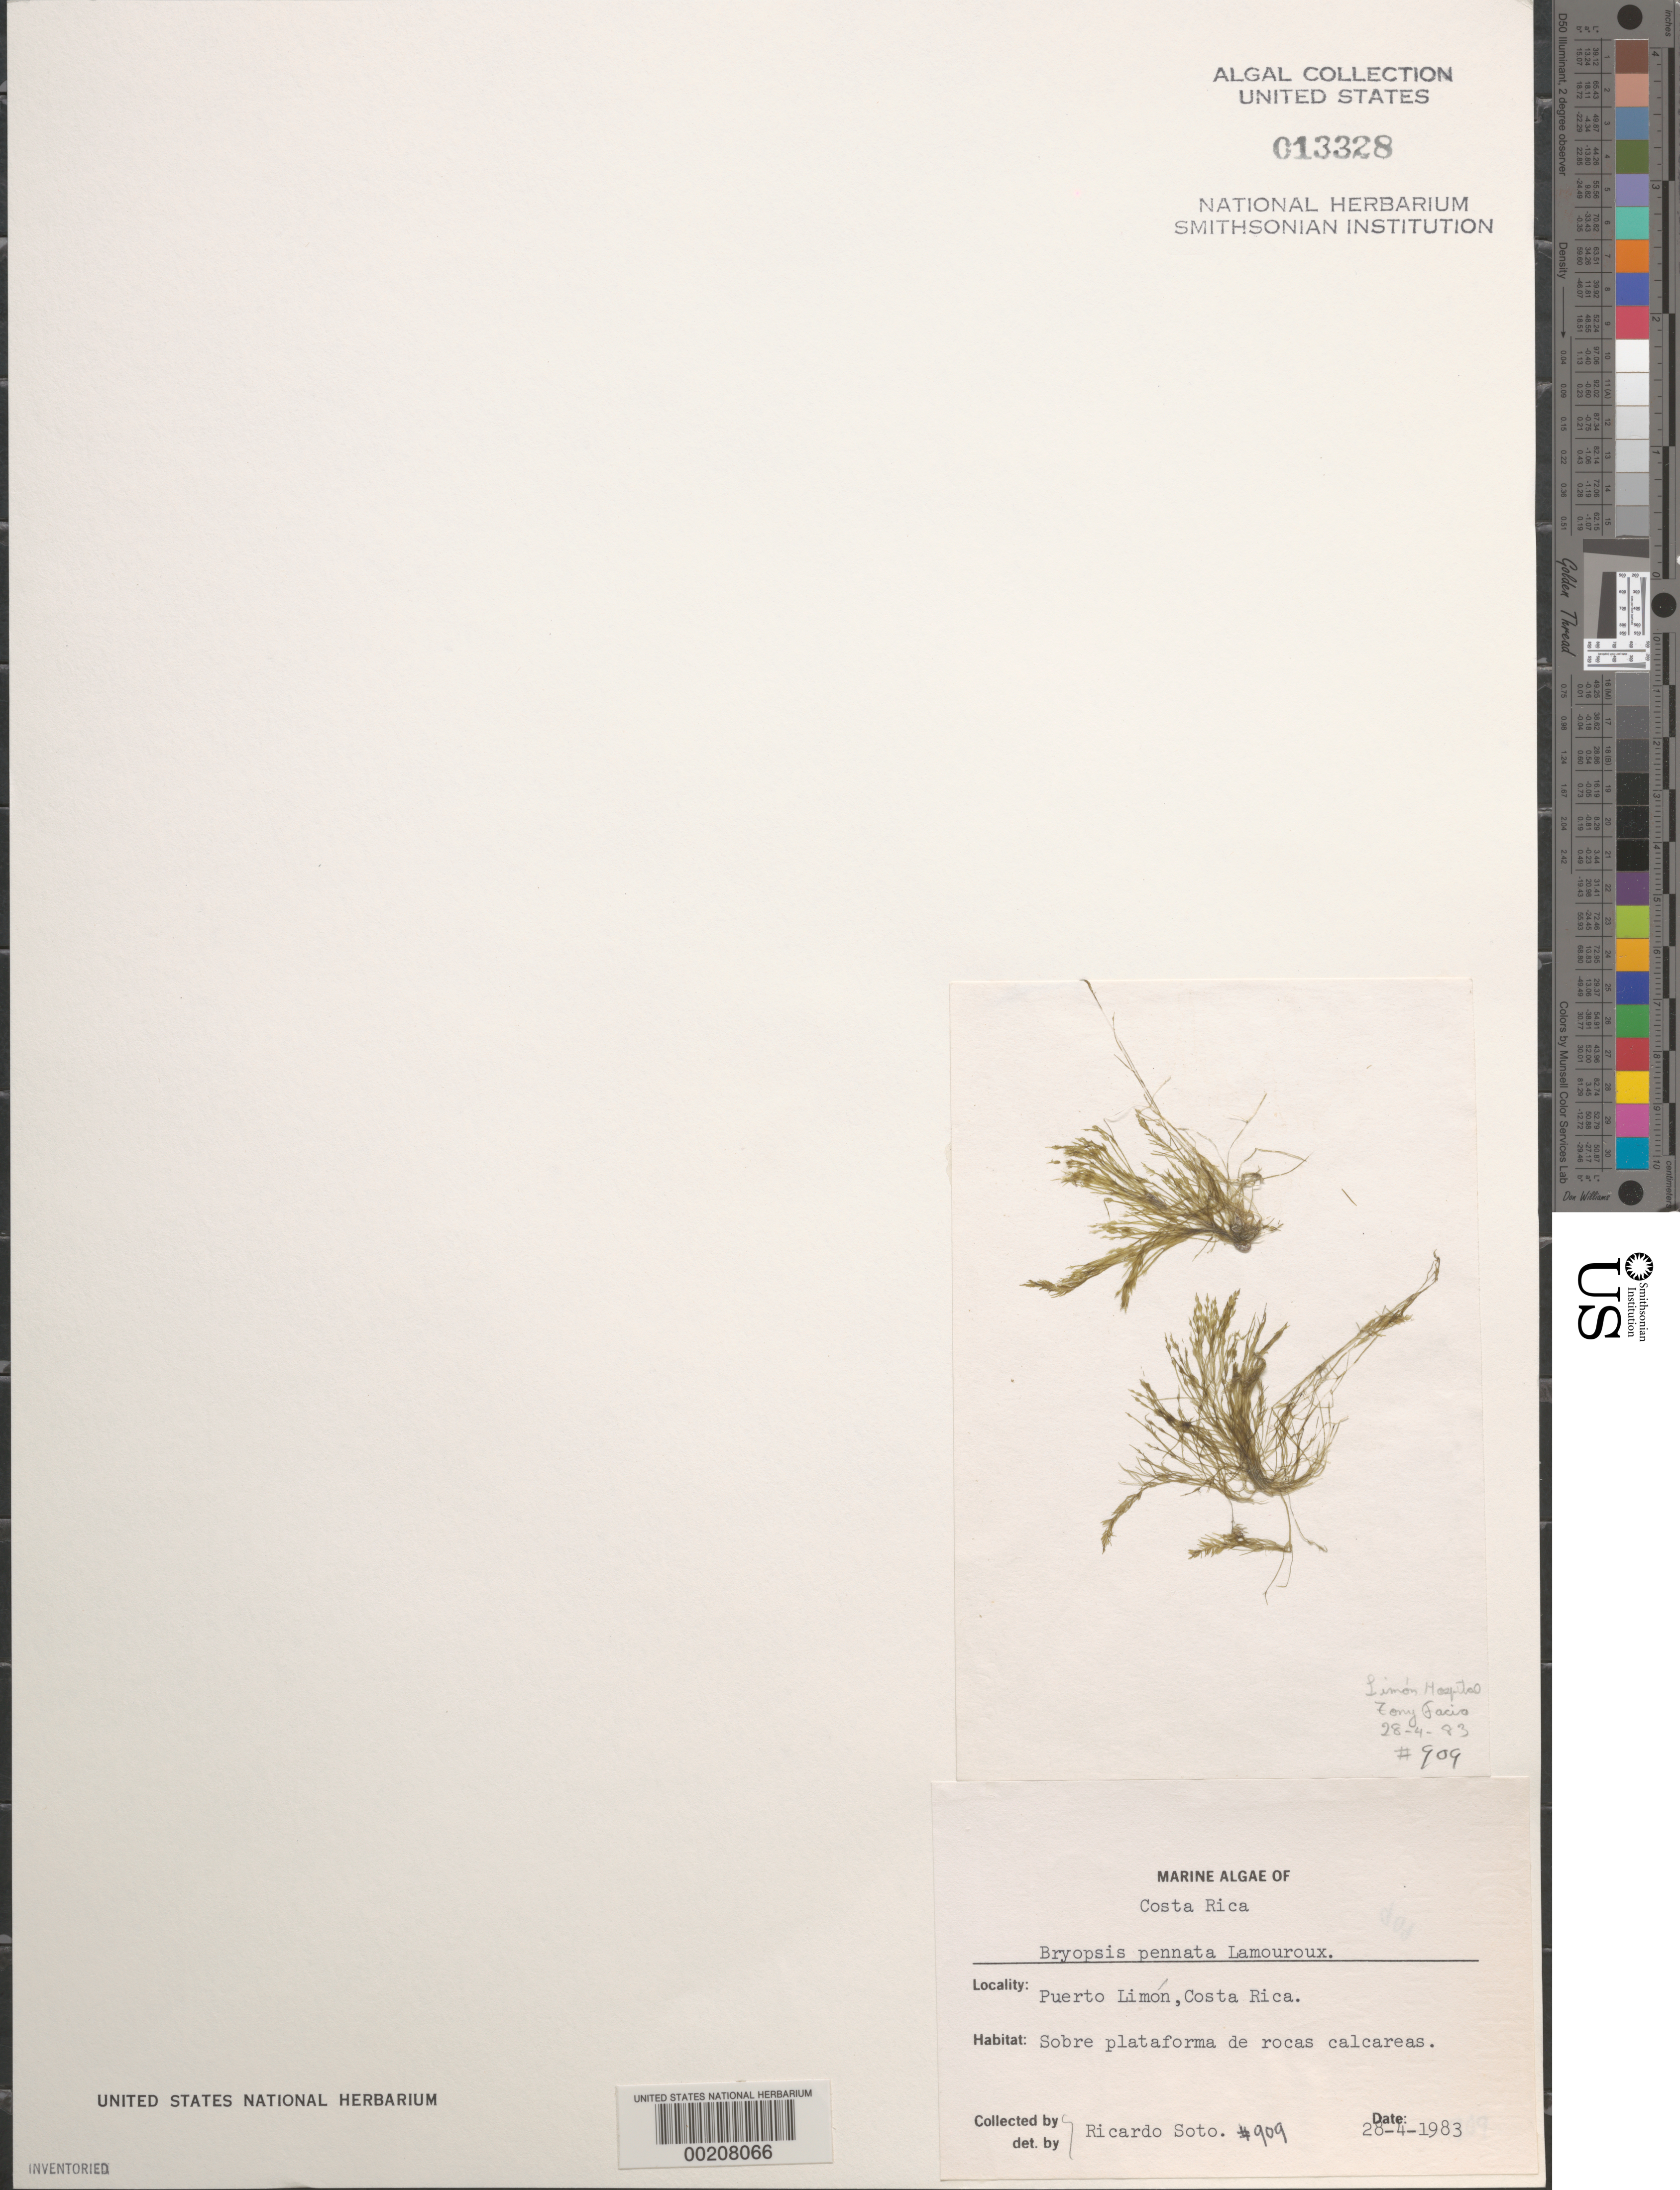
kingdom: Plantae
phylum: Chlorophyta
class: Ulvophyceae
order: Bryopsidales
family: Bryopsidaceae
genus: Bryopsis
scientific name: Bryopsis pennata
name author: J.V.Lamouroux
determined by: Soto, R.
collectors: R. Soto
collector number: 909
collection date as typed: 28 Apr 1983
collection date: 1983-04-28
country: Costa Rica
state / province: Limón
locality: Puerto limon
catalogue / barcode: US 13328